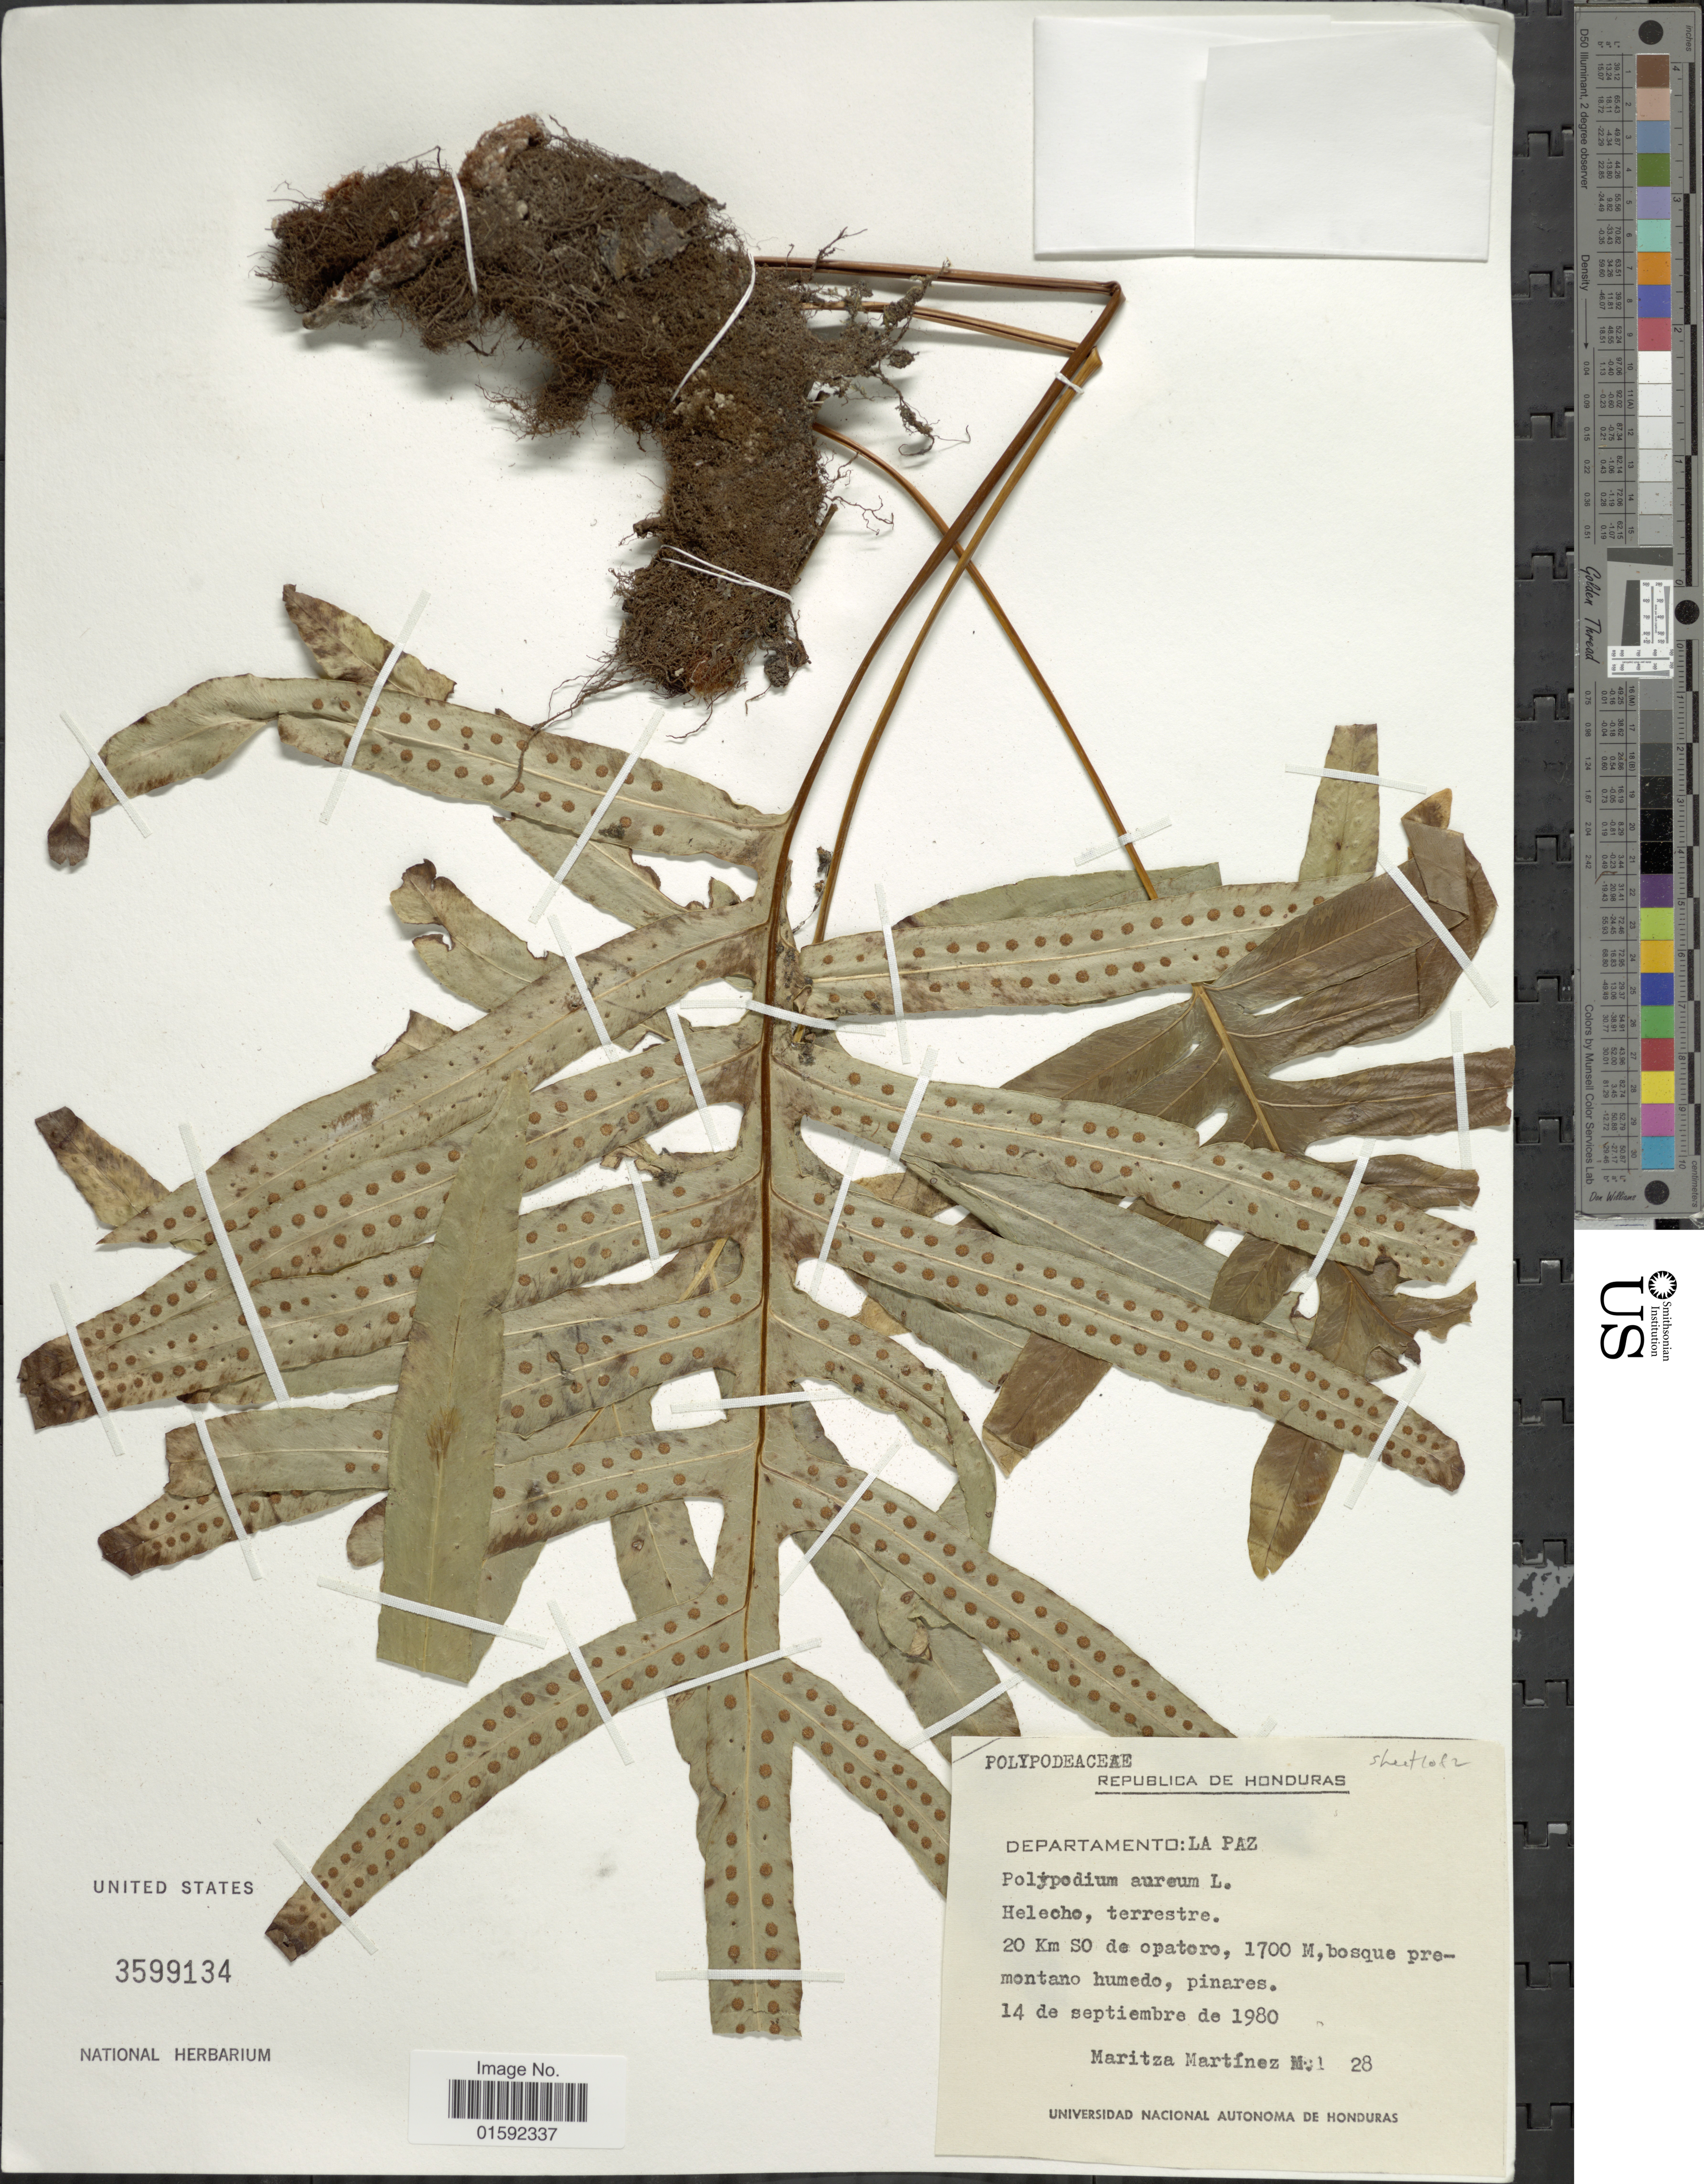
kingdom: Plantae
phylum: Tracheophyta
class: Polypodiopsida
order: Polypodiales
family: Polypodiaceae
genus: Phlebodium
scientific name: Phlebodium pseudoaureum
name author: (Cav.) Lellinger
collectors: M. Martinez M.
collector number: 28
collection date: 1980-09-14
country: Honduras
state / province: La Paz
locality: Republica de Honduras, Departamento: La Paz, 20 Km SO de opatoro.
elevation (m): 1700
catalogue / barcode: US 3599134